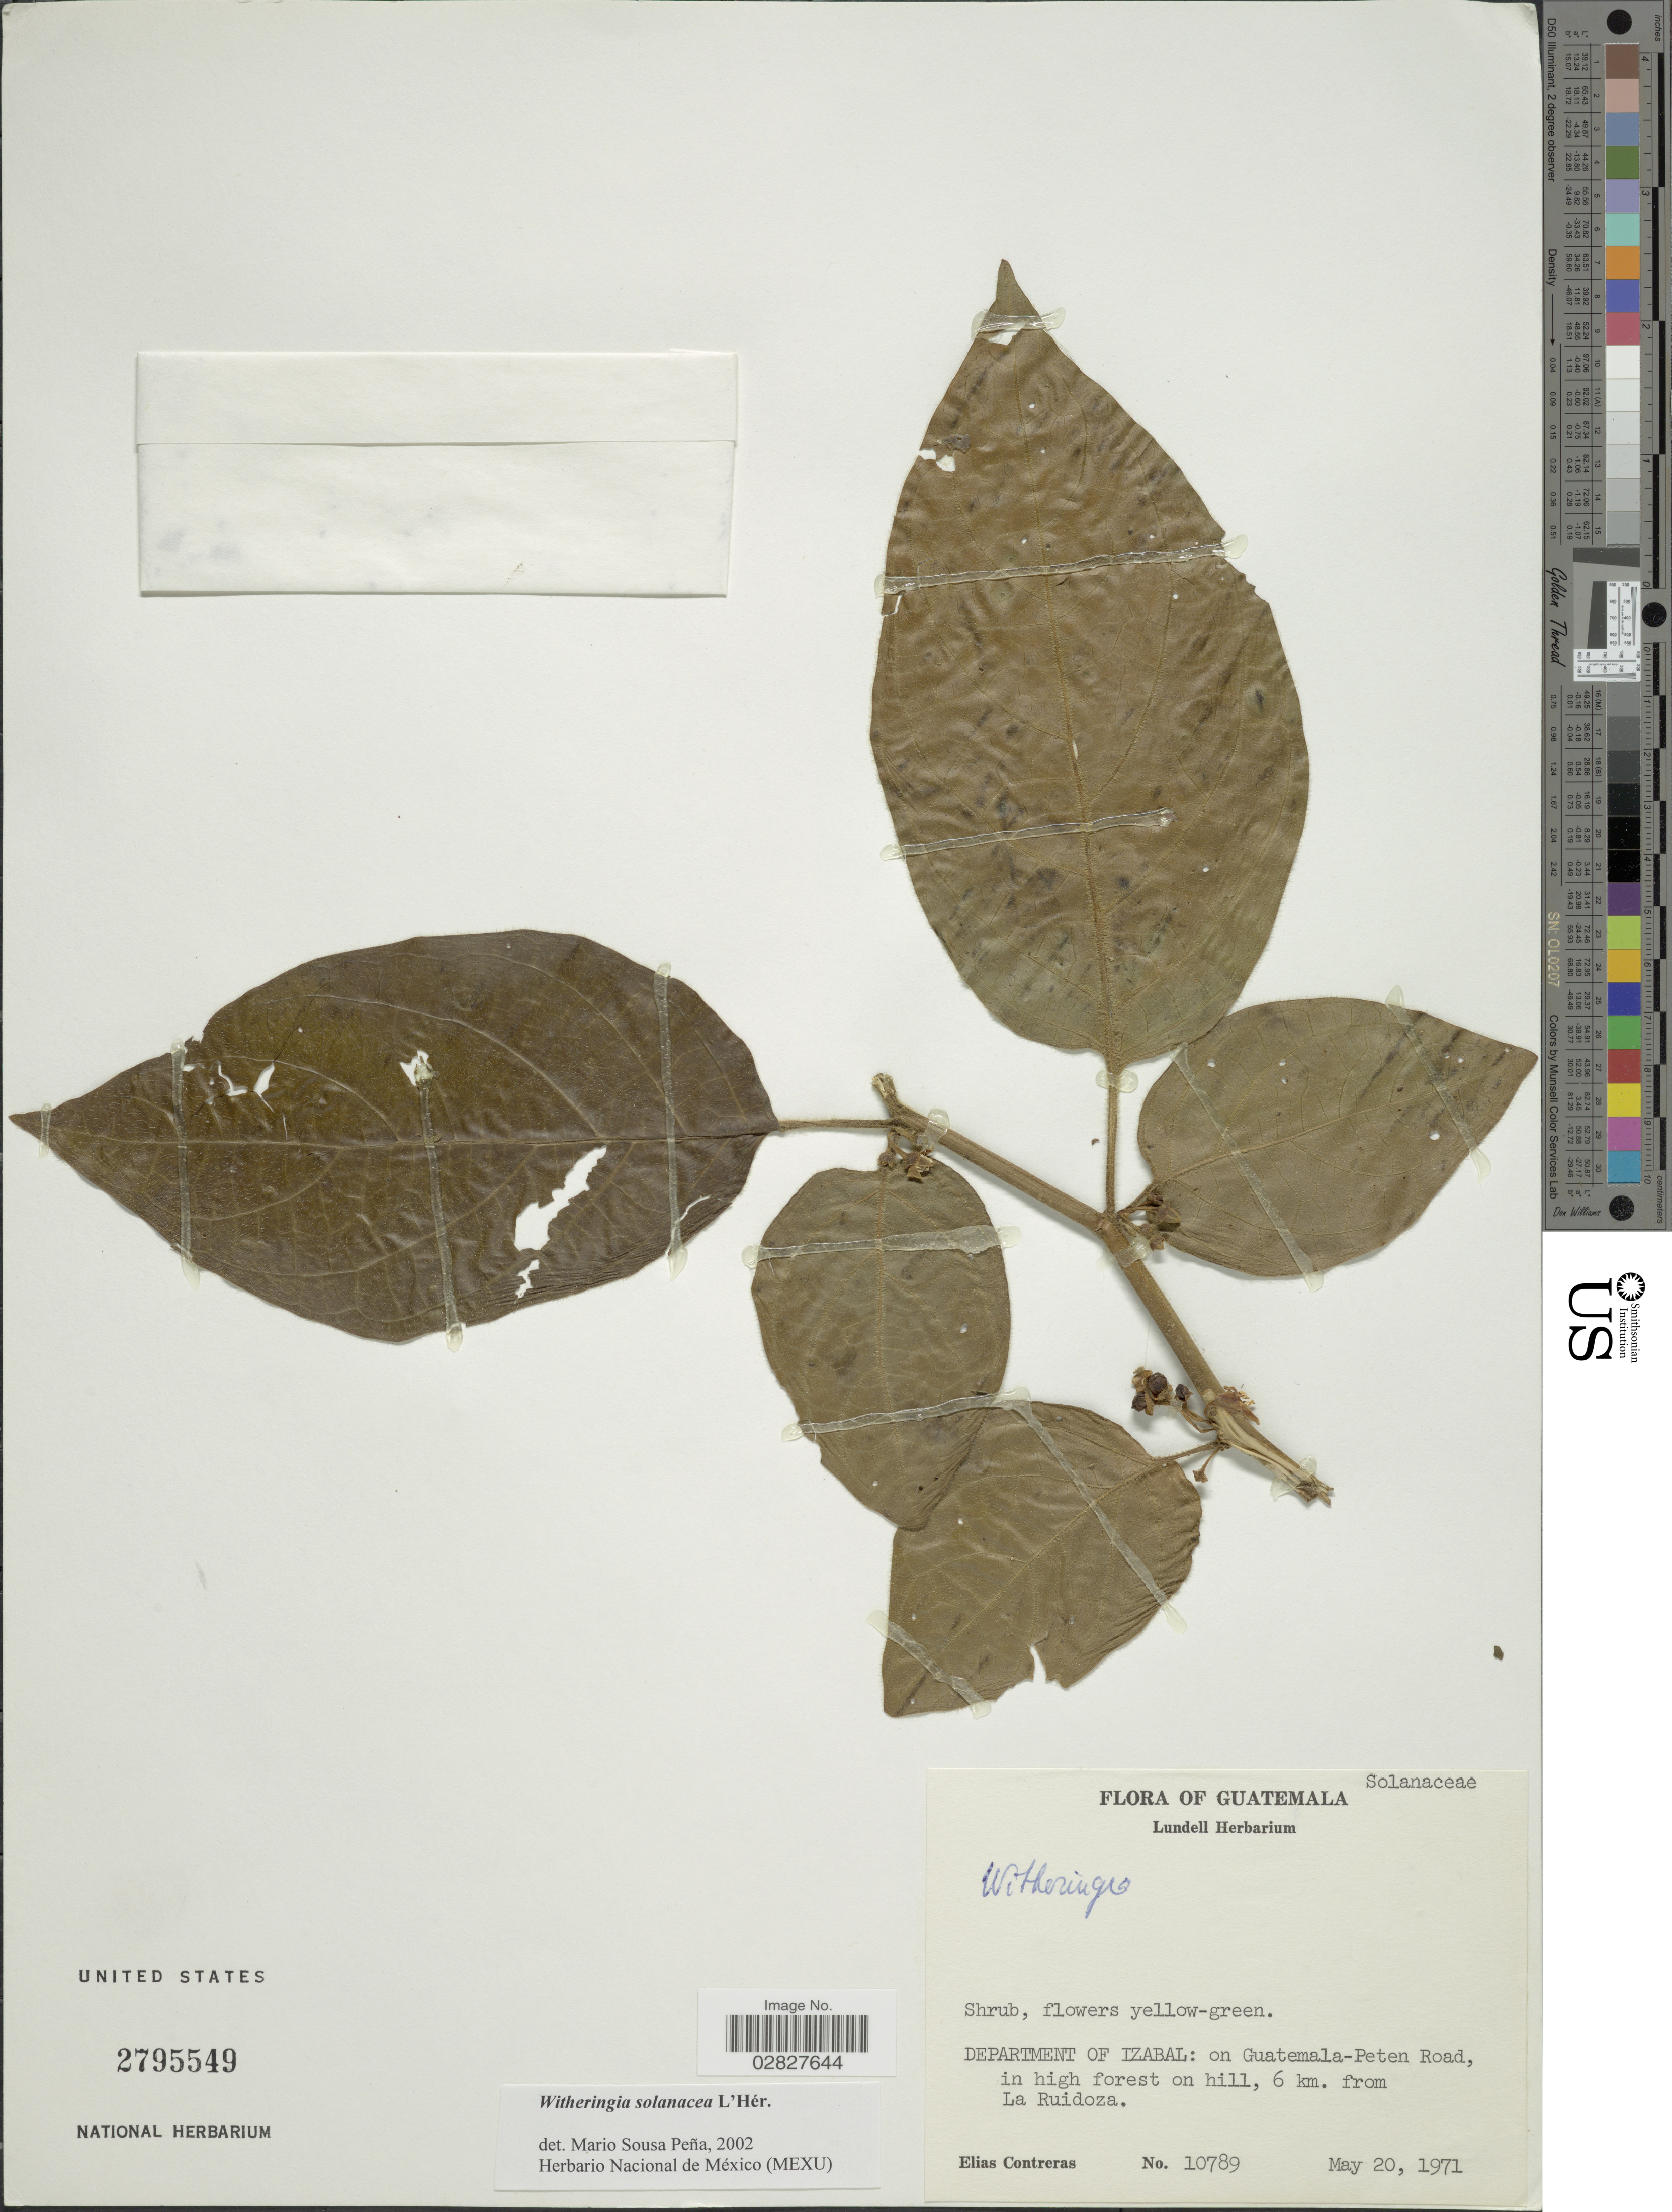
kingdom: Plantae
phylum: Tracheophyta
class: Magnoliopsida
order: Solanales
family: Solanaceae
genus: Witheringia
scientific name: Witheringia solanacea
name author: L'Hér.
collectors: E. Contreras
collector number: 10789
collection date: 1971-05-20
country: Guatemala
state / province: Izabal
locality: Department of Izabal: on Guatemala-Peten Road, in high forest on hill, 6 km. from La Ruidoza.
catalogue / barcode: US 2795549